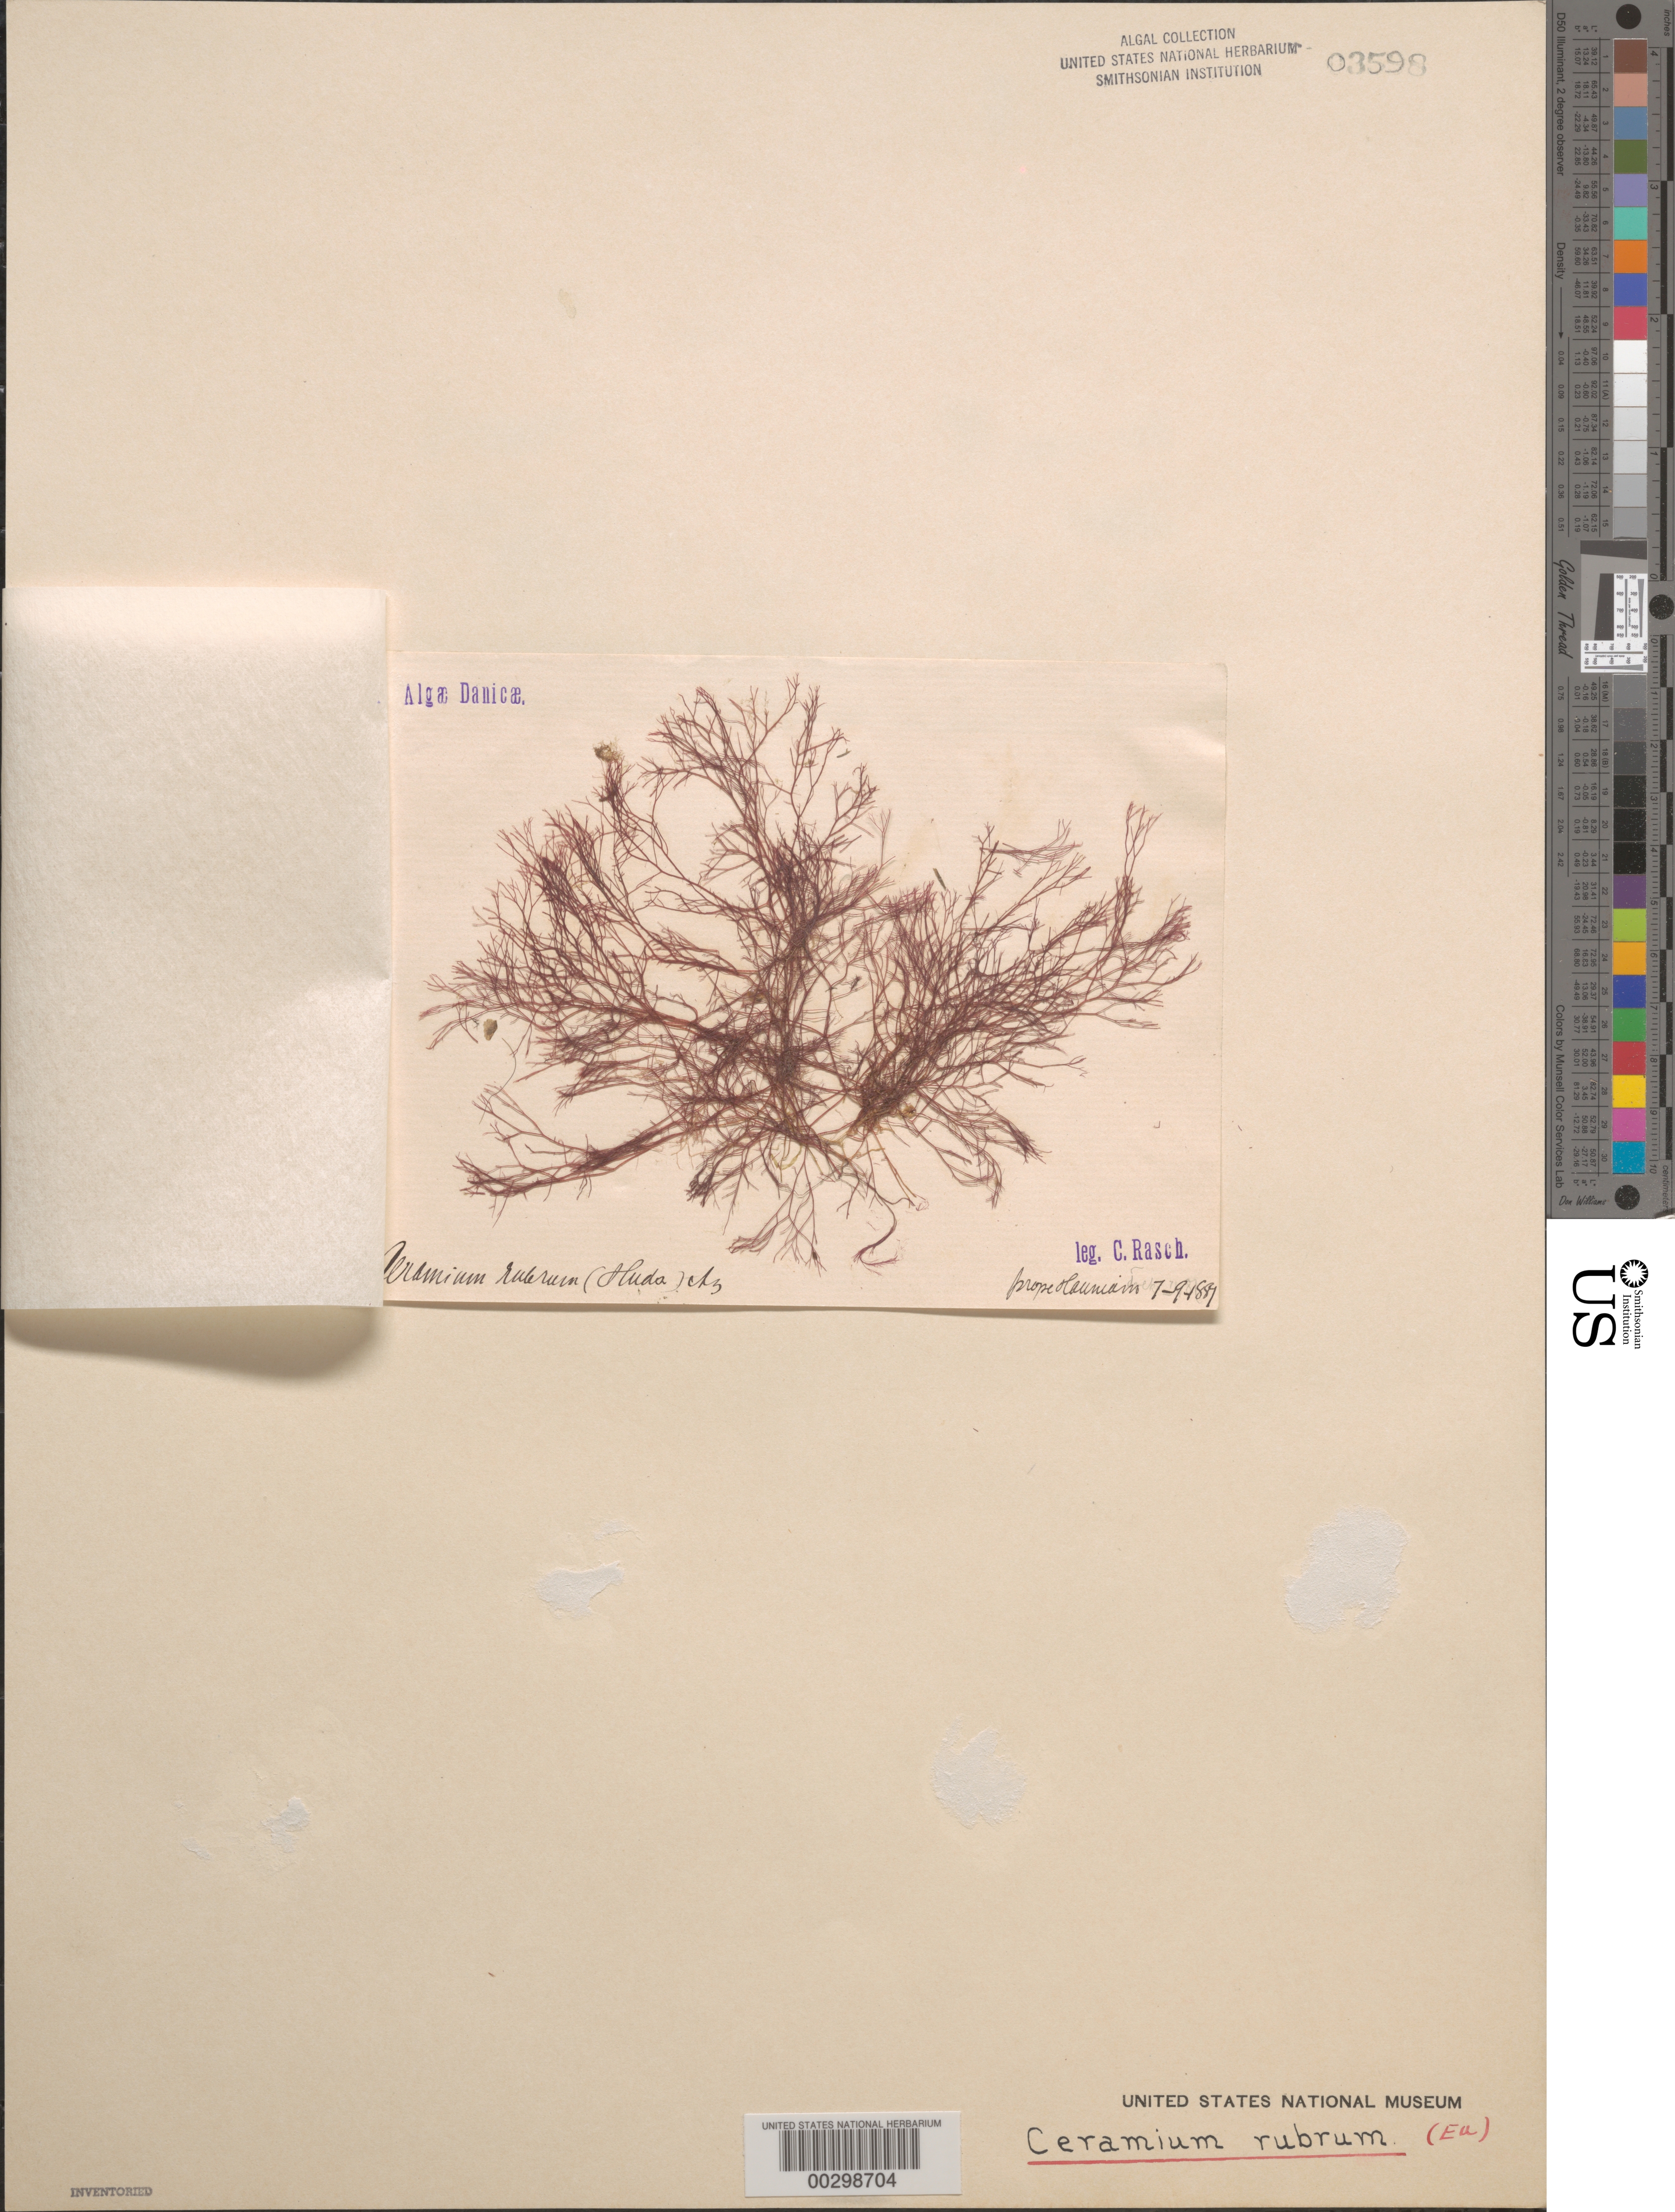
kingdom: Plantae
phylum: Rhodophyta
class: Florideophyceae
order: Ceramiales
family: Ceramiaceae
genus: Ceramium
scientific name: Ceramium rubrum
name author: C. Agardh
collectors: C. Rasch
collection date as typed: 07 Sep 1889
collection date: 1889-09-07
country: Denmark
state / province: Hovedstaden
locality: Near Copenhagen (Hafnia)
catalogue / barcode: US 3598